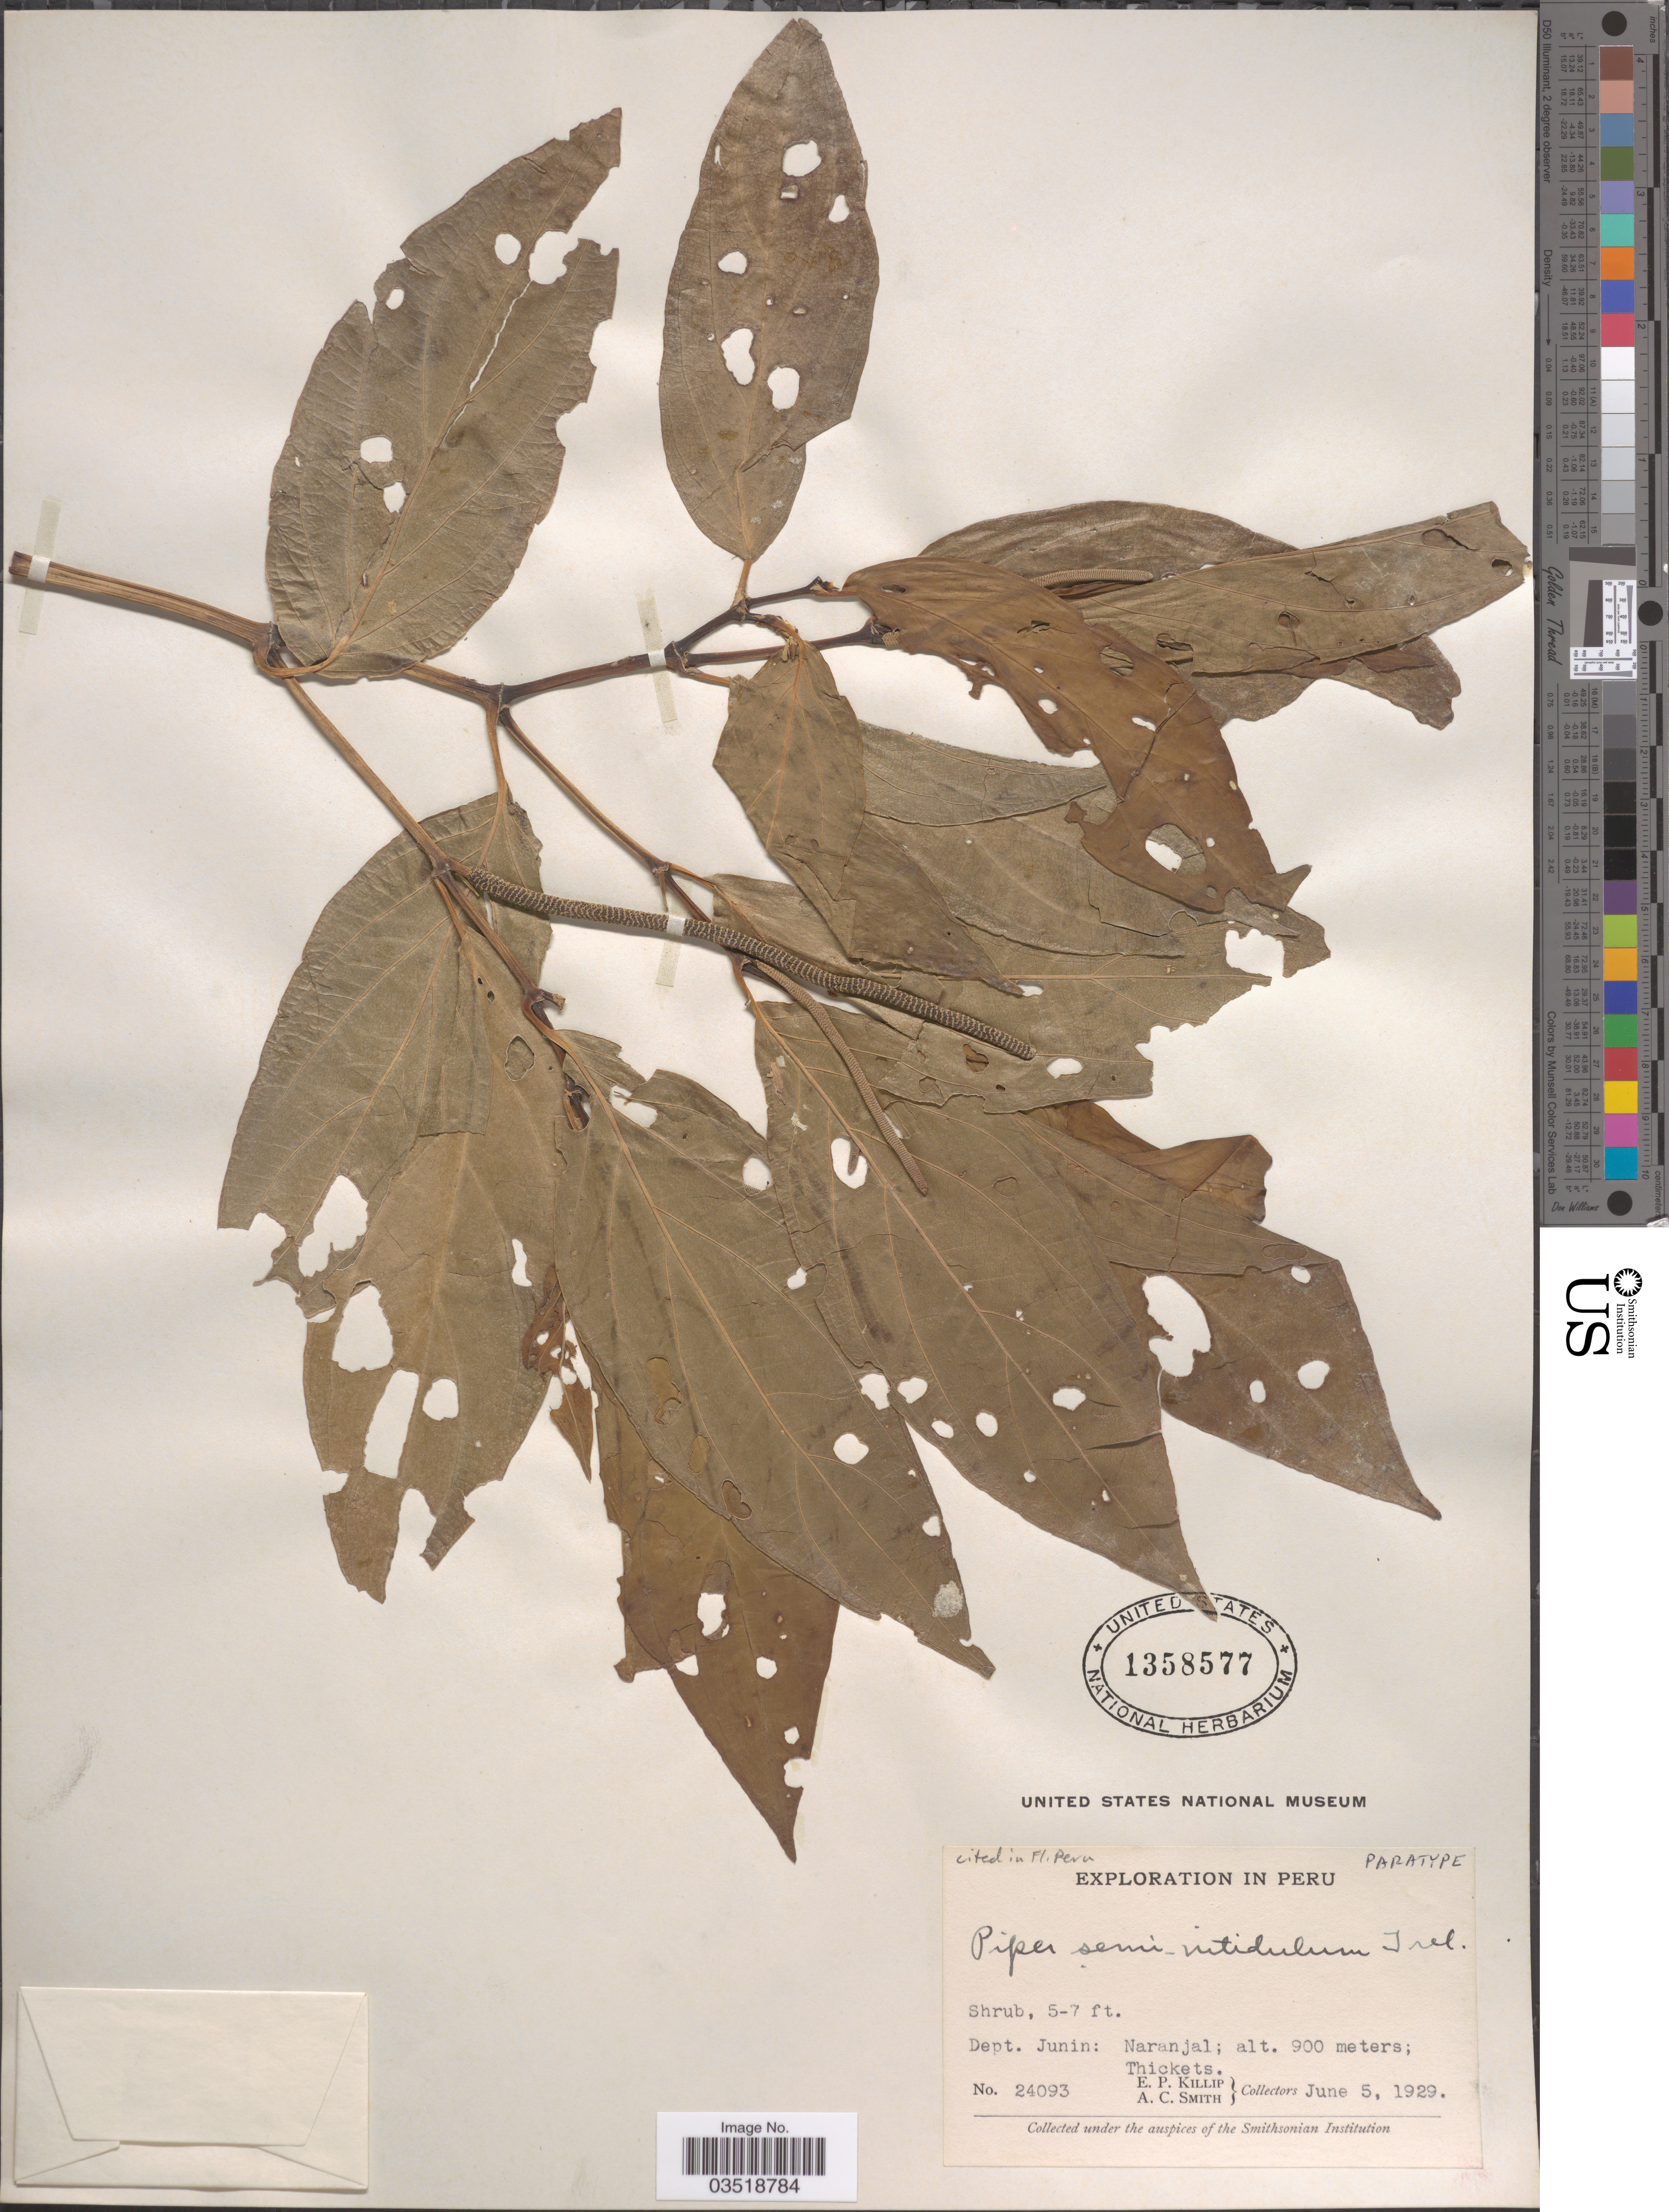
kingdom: Plantae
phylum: Tracheophyta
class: Magnoliopsida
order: Piperales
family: Piperaceae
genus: Piper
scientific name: Piper sp.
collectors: E. P. Killip & A. C. Smith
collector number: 24093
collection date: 1929-06-05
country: Peru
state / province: Junín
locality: Dept. Junin: Naranjal.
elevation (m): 900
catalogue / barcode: US 1358577